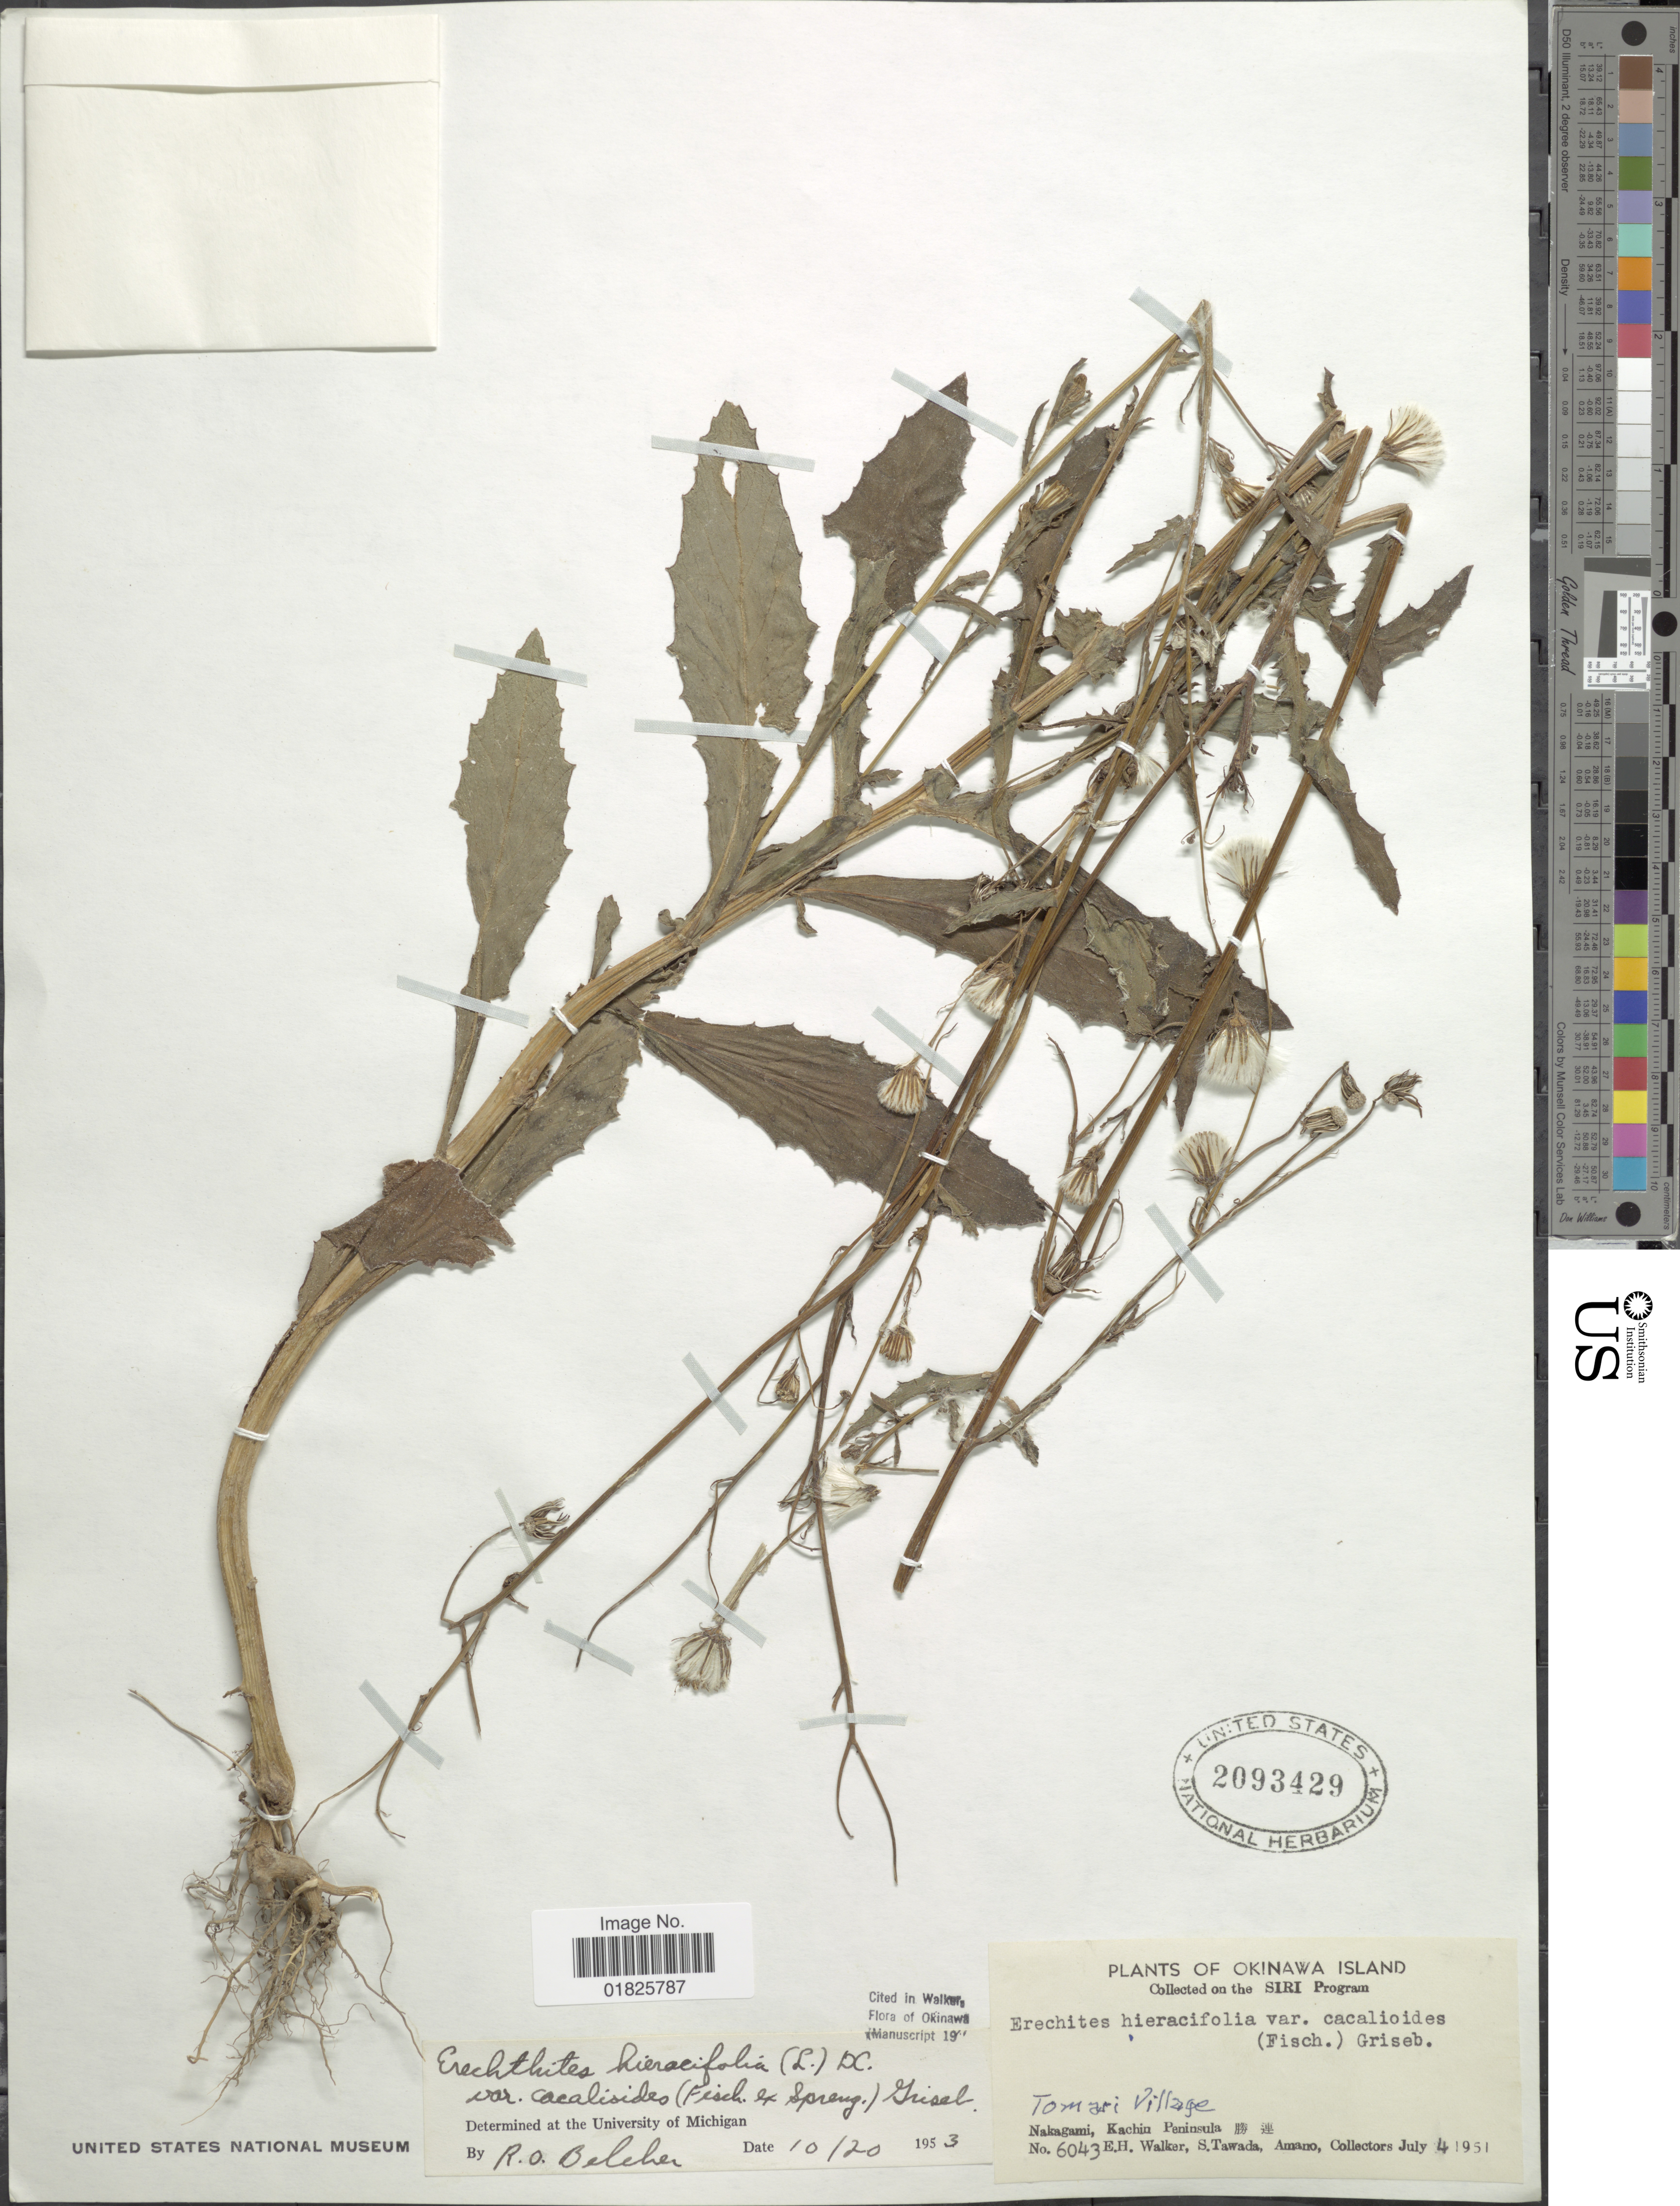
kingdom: Plantae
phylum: Tracheophyta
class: Magnoliopsida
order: Asterales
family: Asteraceae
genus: Erechtites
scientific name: Erechtites hieraciifolius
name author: (L.) Raf. ex DC.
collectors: E. H. Walker, S. Tawada & Amano, --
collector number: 6043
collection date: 1951-07-04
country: Japan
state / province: Okinawa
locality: Okinawa Island, Tomari Village, Nakagami, Kachin Peninsula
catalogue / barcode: US 2093429